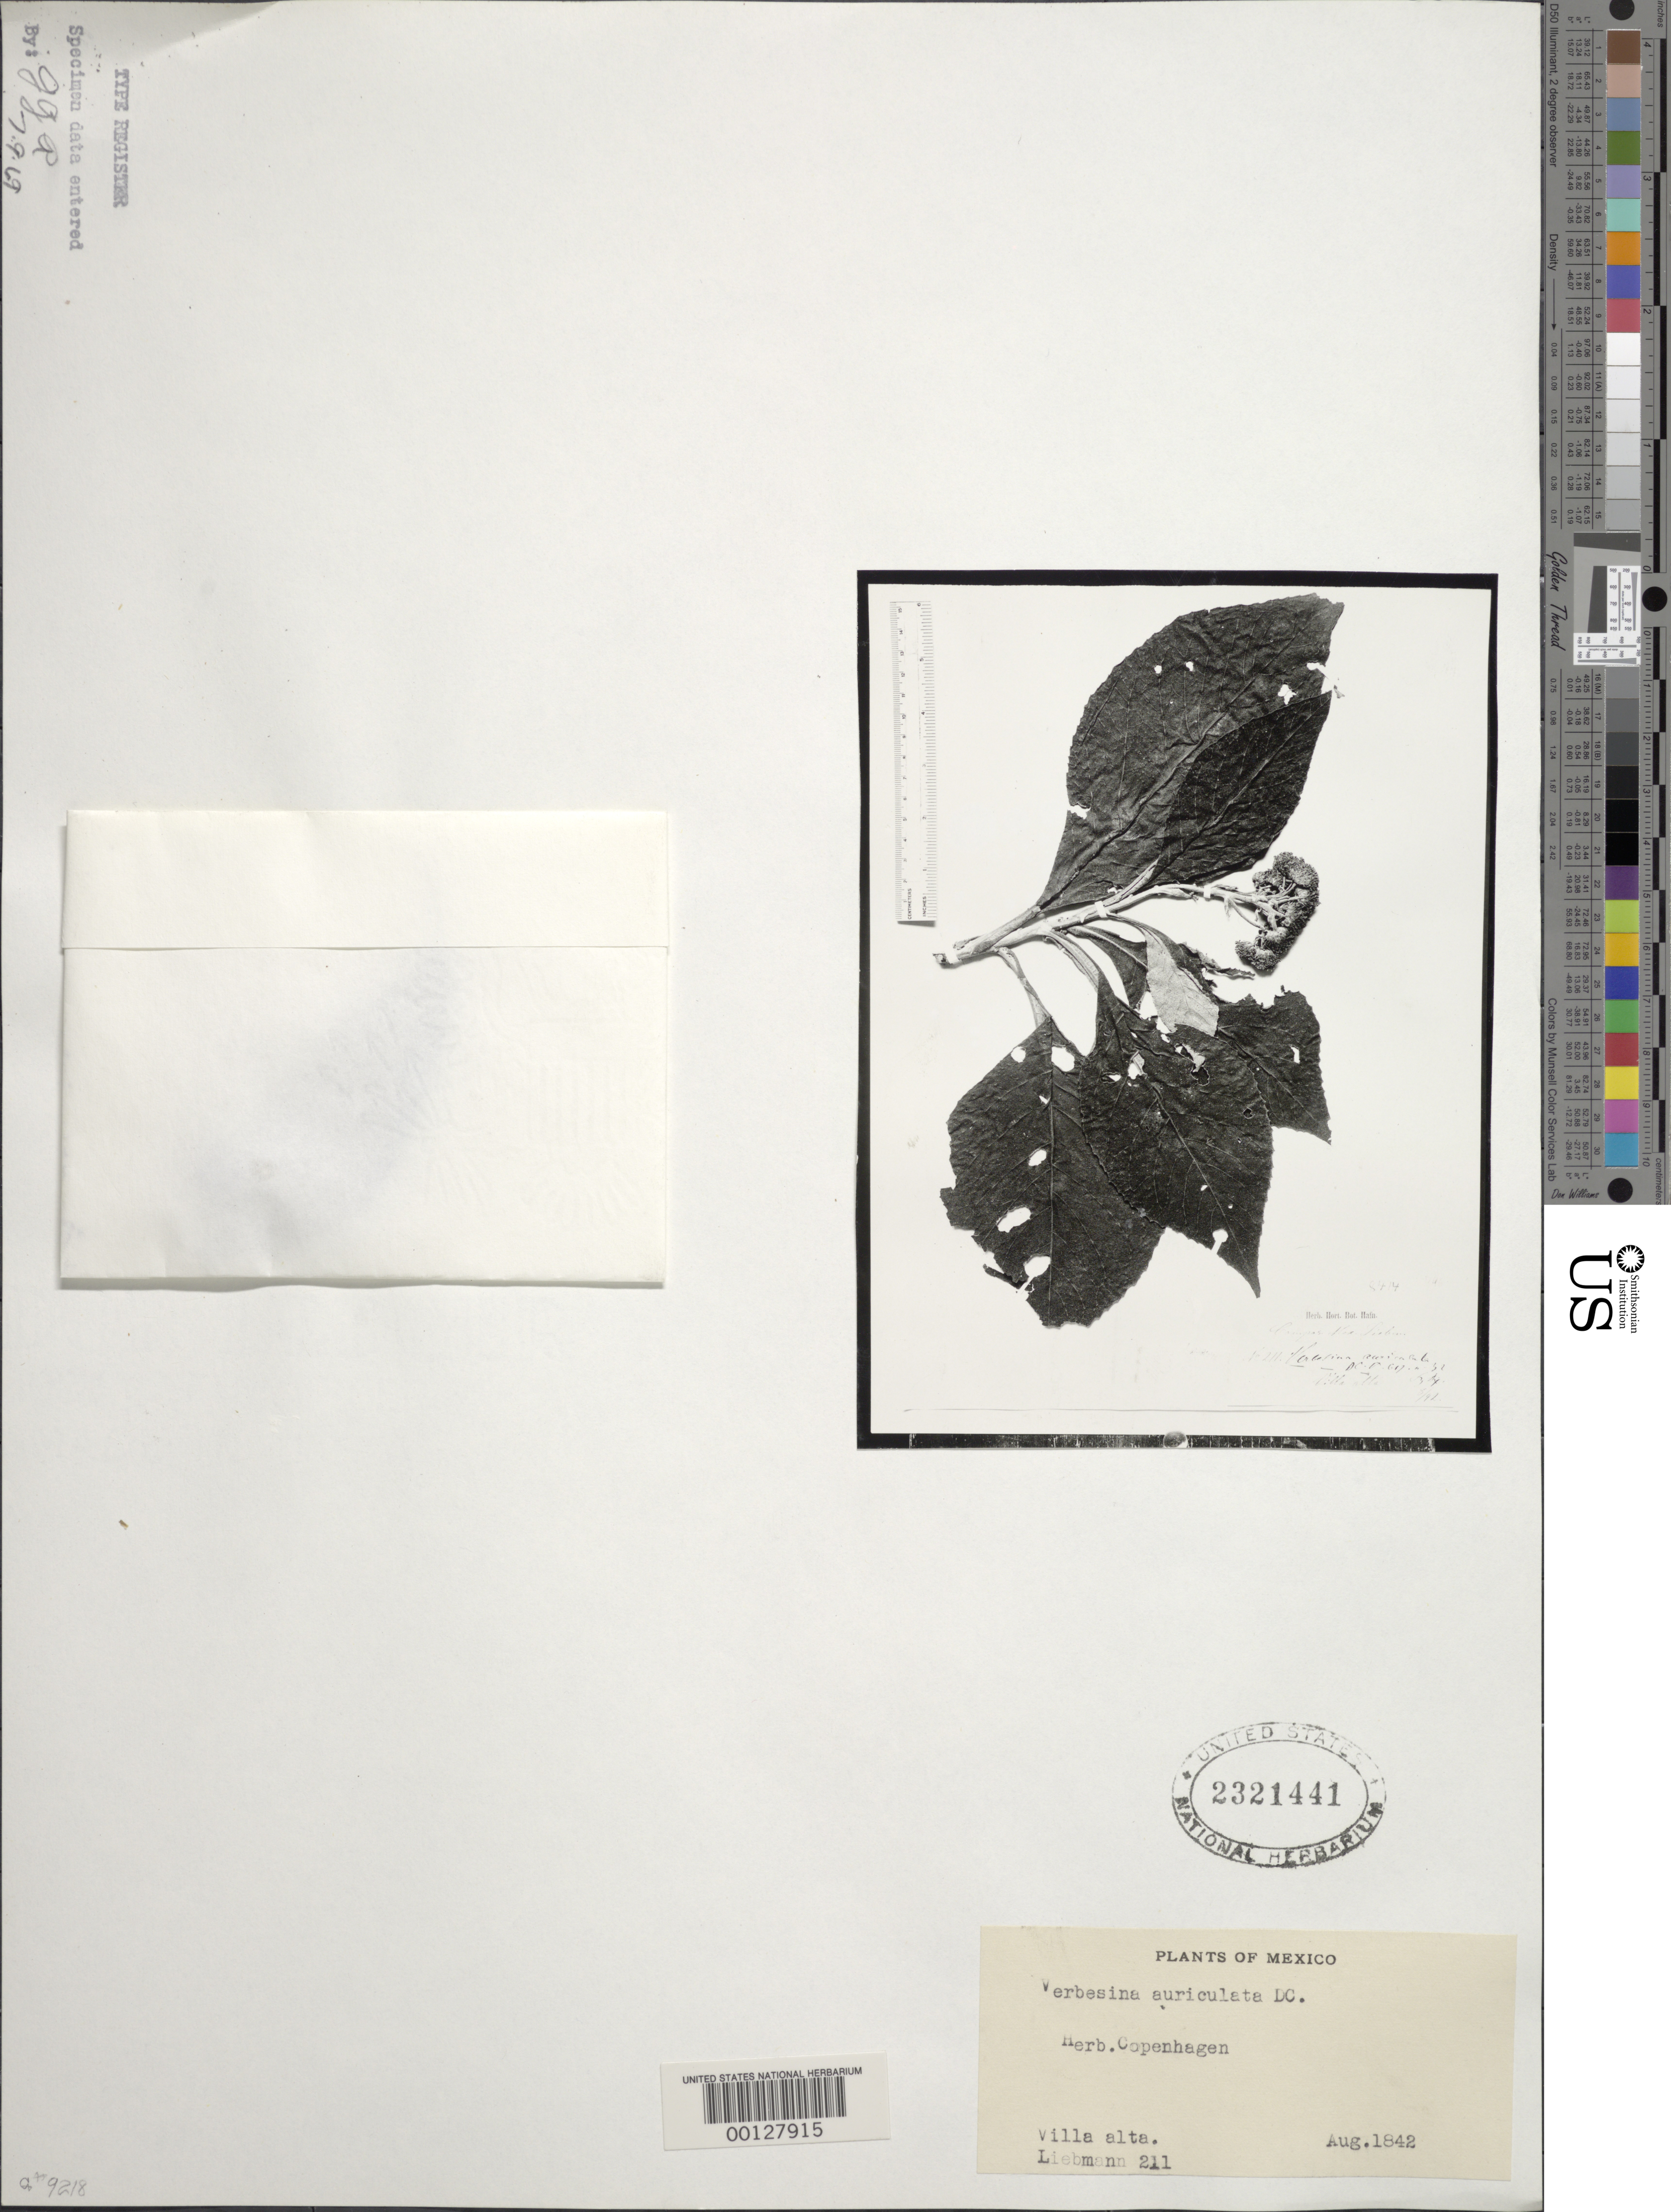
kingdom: Plantae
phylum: Tracheophyta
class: Magnoliopsida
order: Asterales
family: Asteraceae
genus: Verbesina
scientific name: Verbesina auriculata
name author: Hook. & Arn. in Hook.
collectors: Liebmann, --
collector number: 211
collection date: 1842-08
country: Mexico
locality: Villa alta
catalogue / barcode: US 2321441